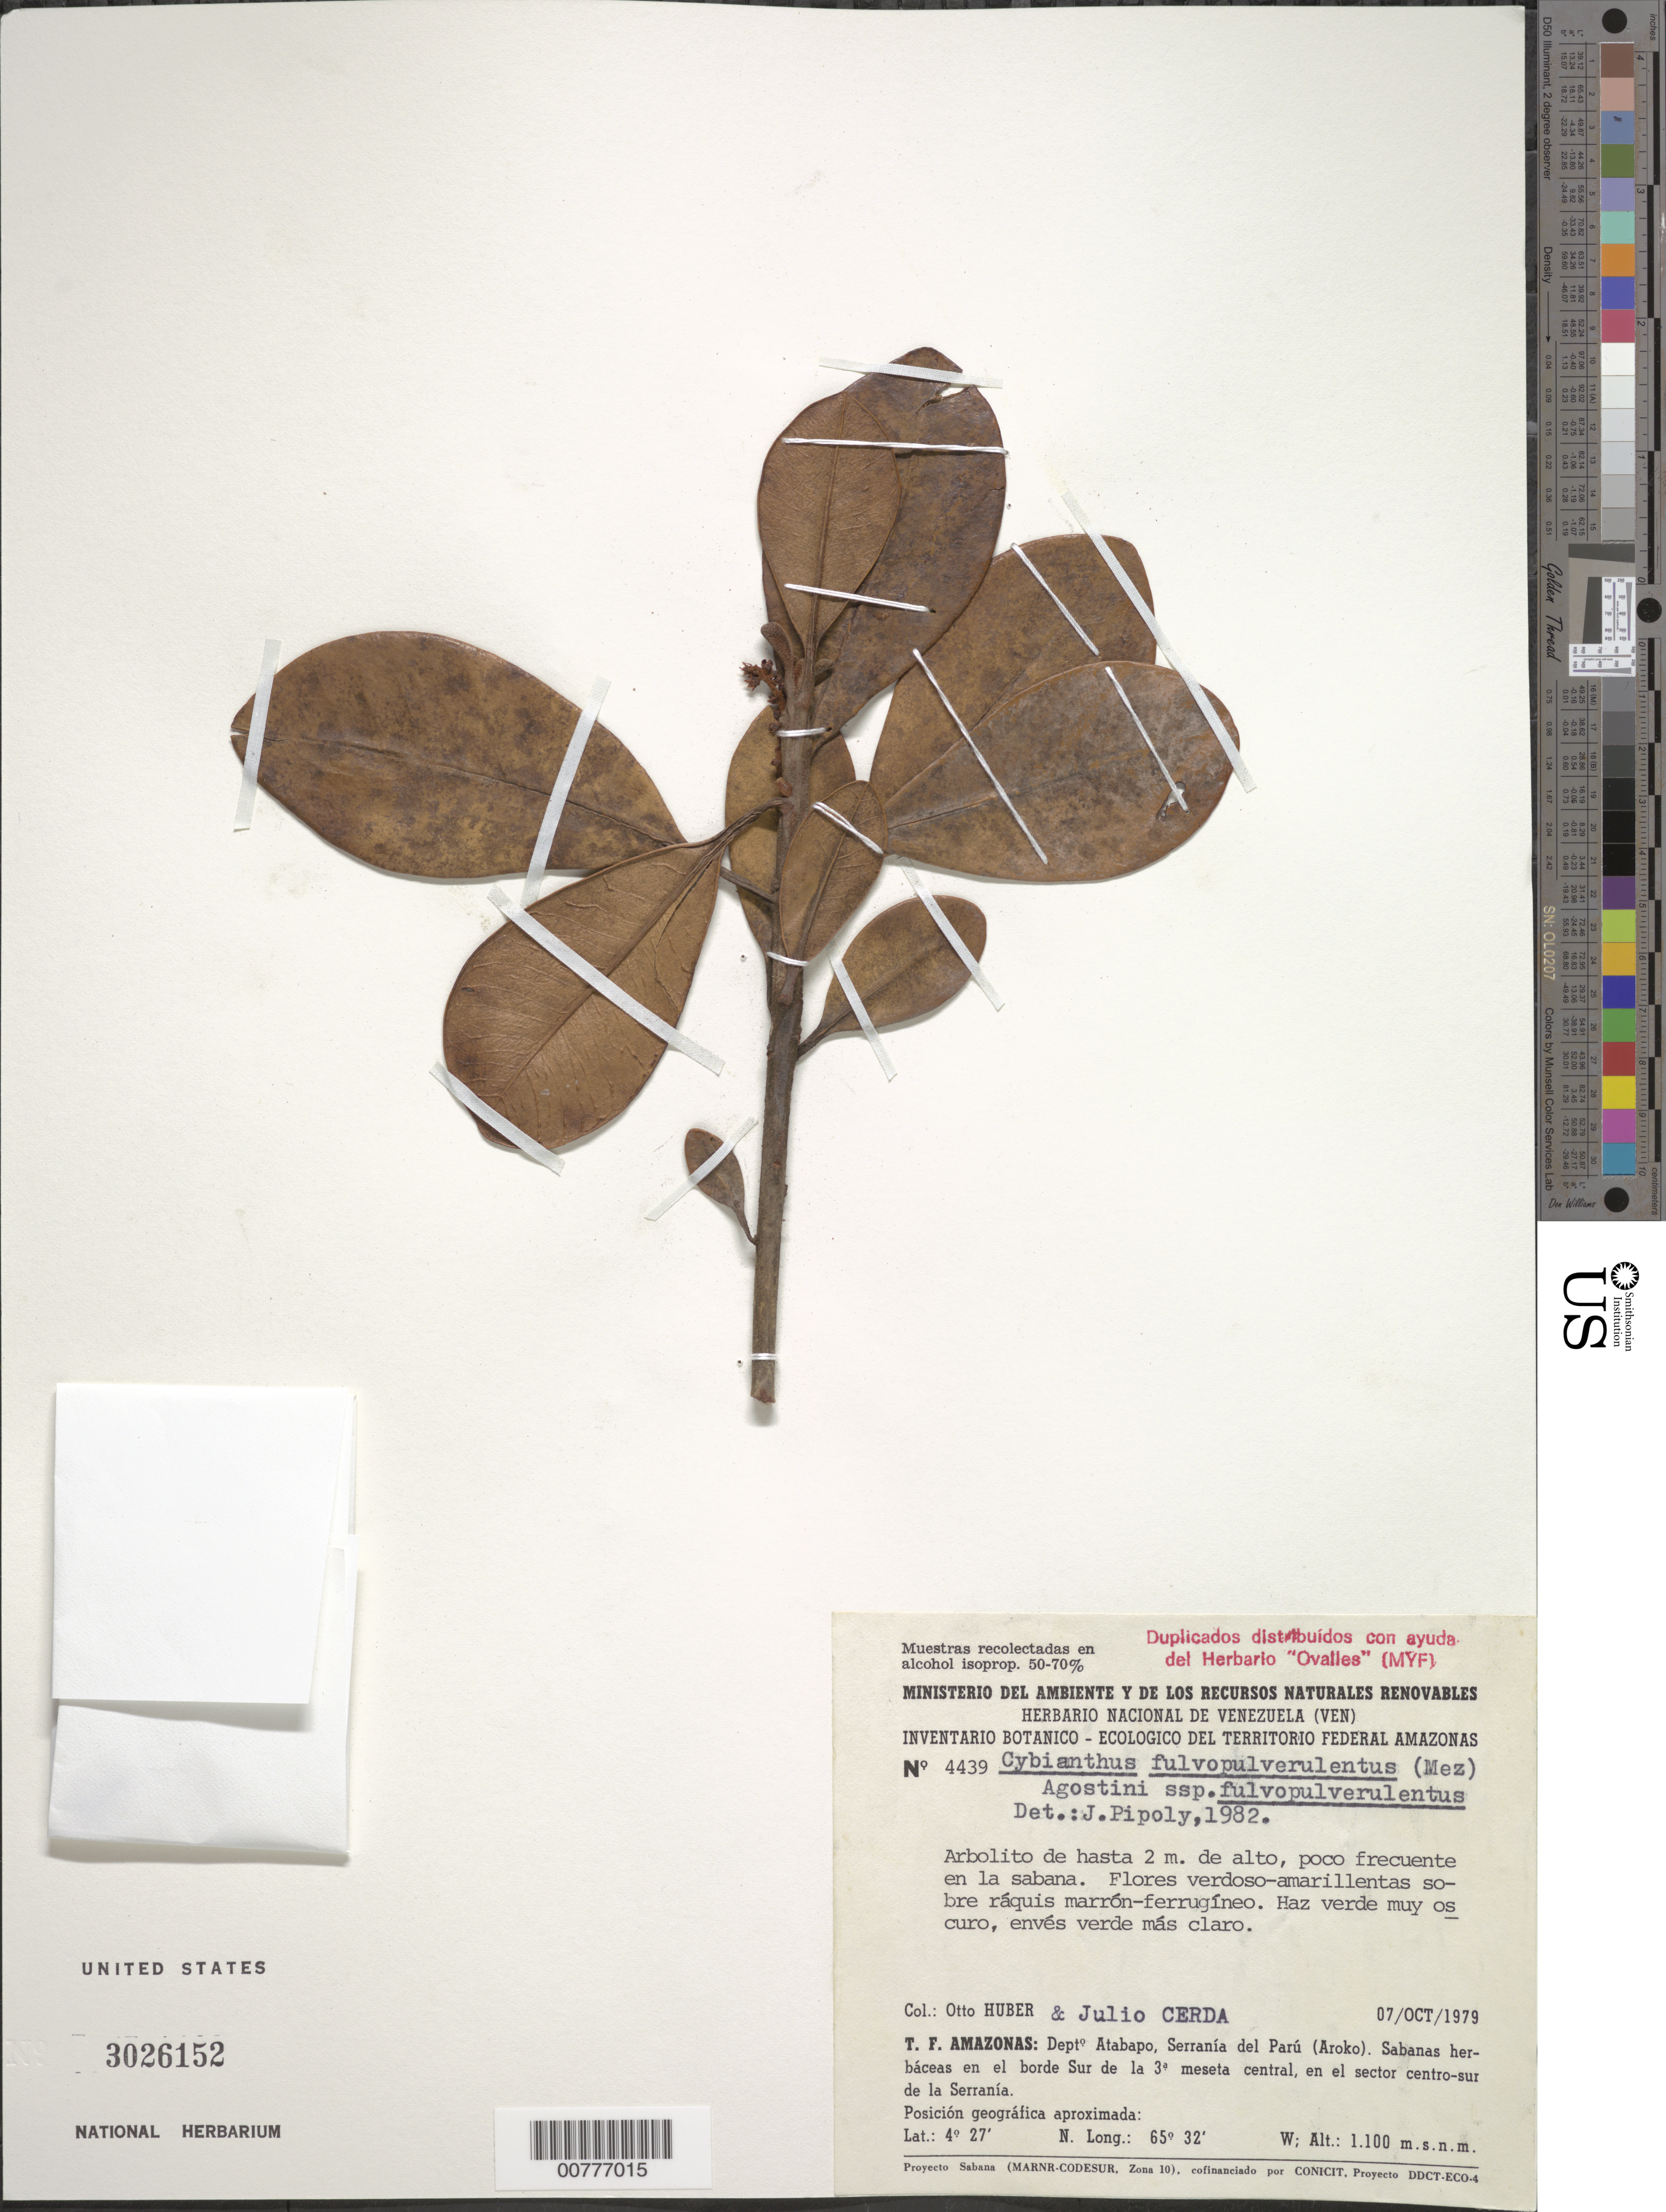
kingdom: Plantae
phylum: Tracheophyta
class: Magnoliopsida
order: Ericales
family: Primulaceae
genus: Cybianthus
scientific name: Cybianthus fulvopulverulentus subsp. fulvopulverulentus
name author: (Mez) G. Agostini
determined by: Pipoly, J. J., III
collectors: O. Huber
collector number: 4439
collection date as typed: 7-Oct-79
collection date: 1979-10-07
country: Venezuela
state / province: Amazonas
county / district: Atabapo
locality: Serranía del Parú (Aroko)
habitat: Savana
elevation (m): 1100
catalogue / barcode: US 3026152